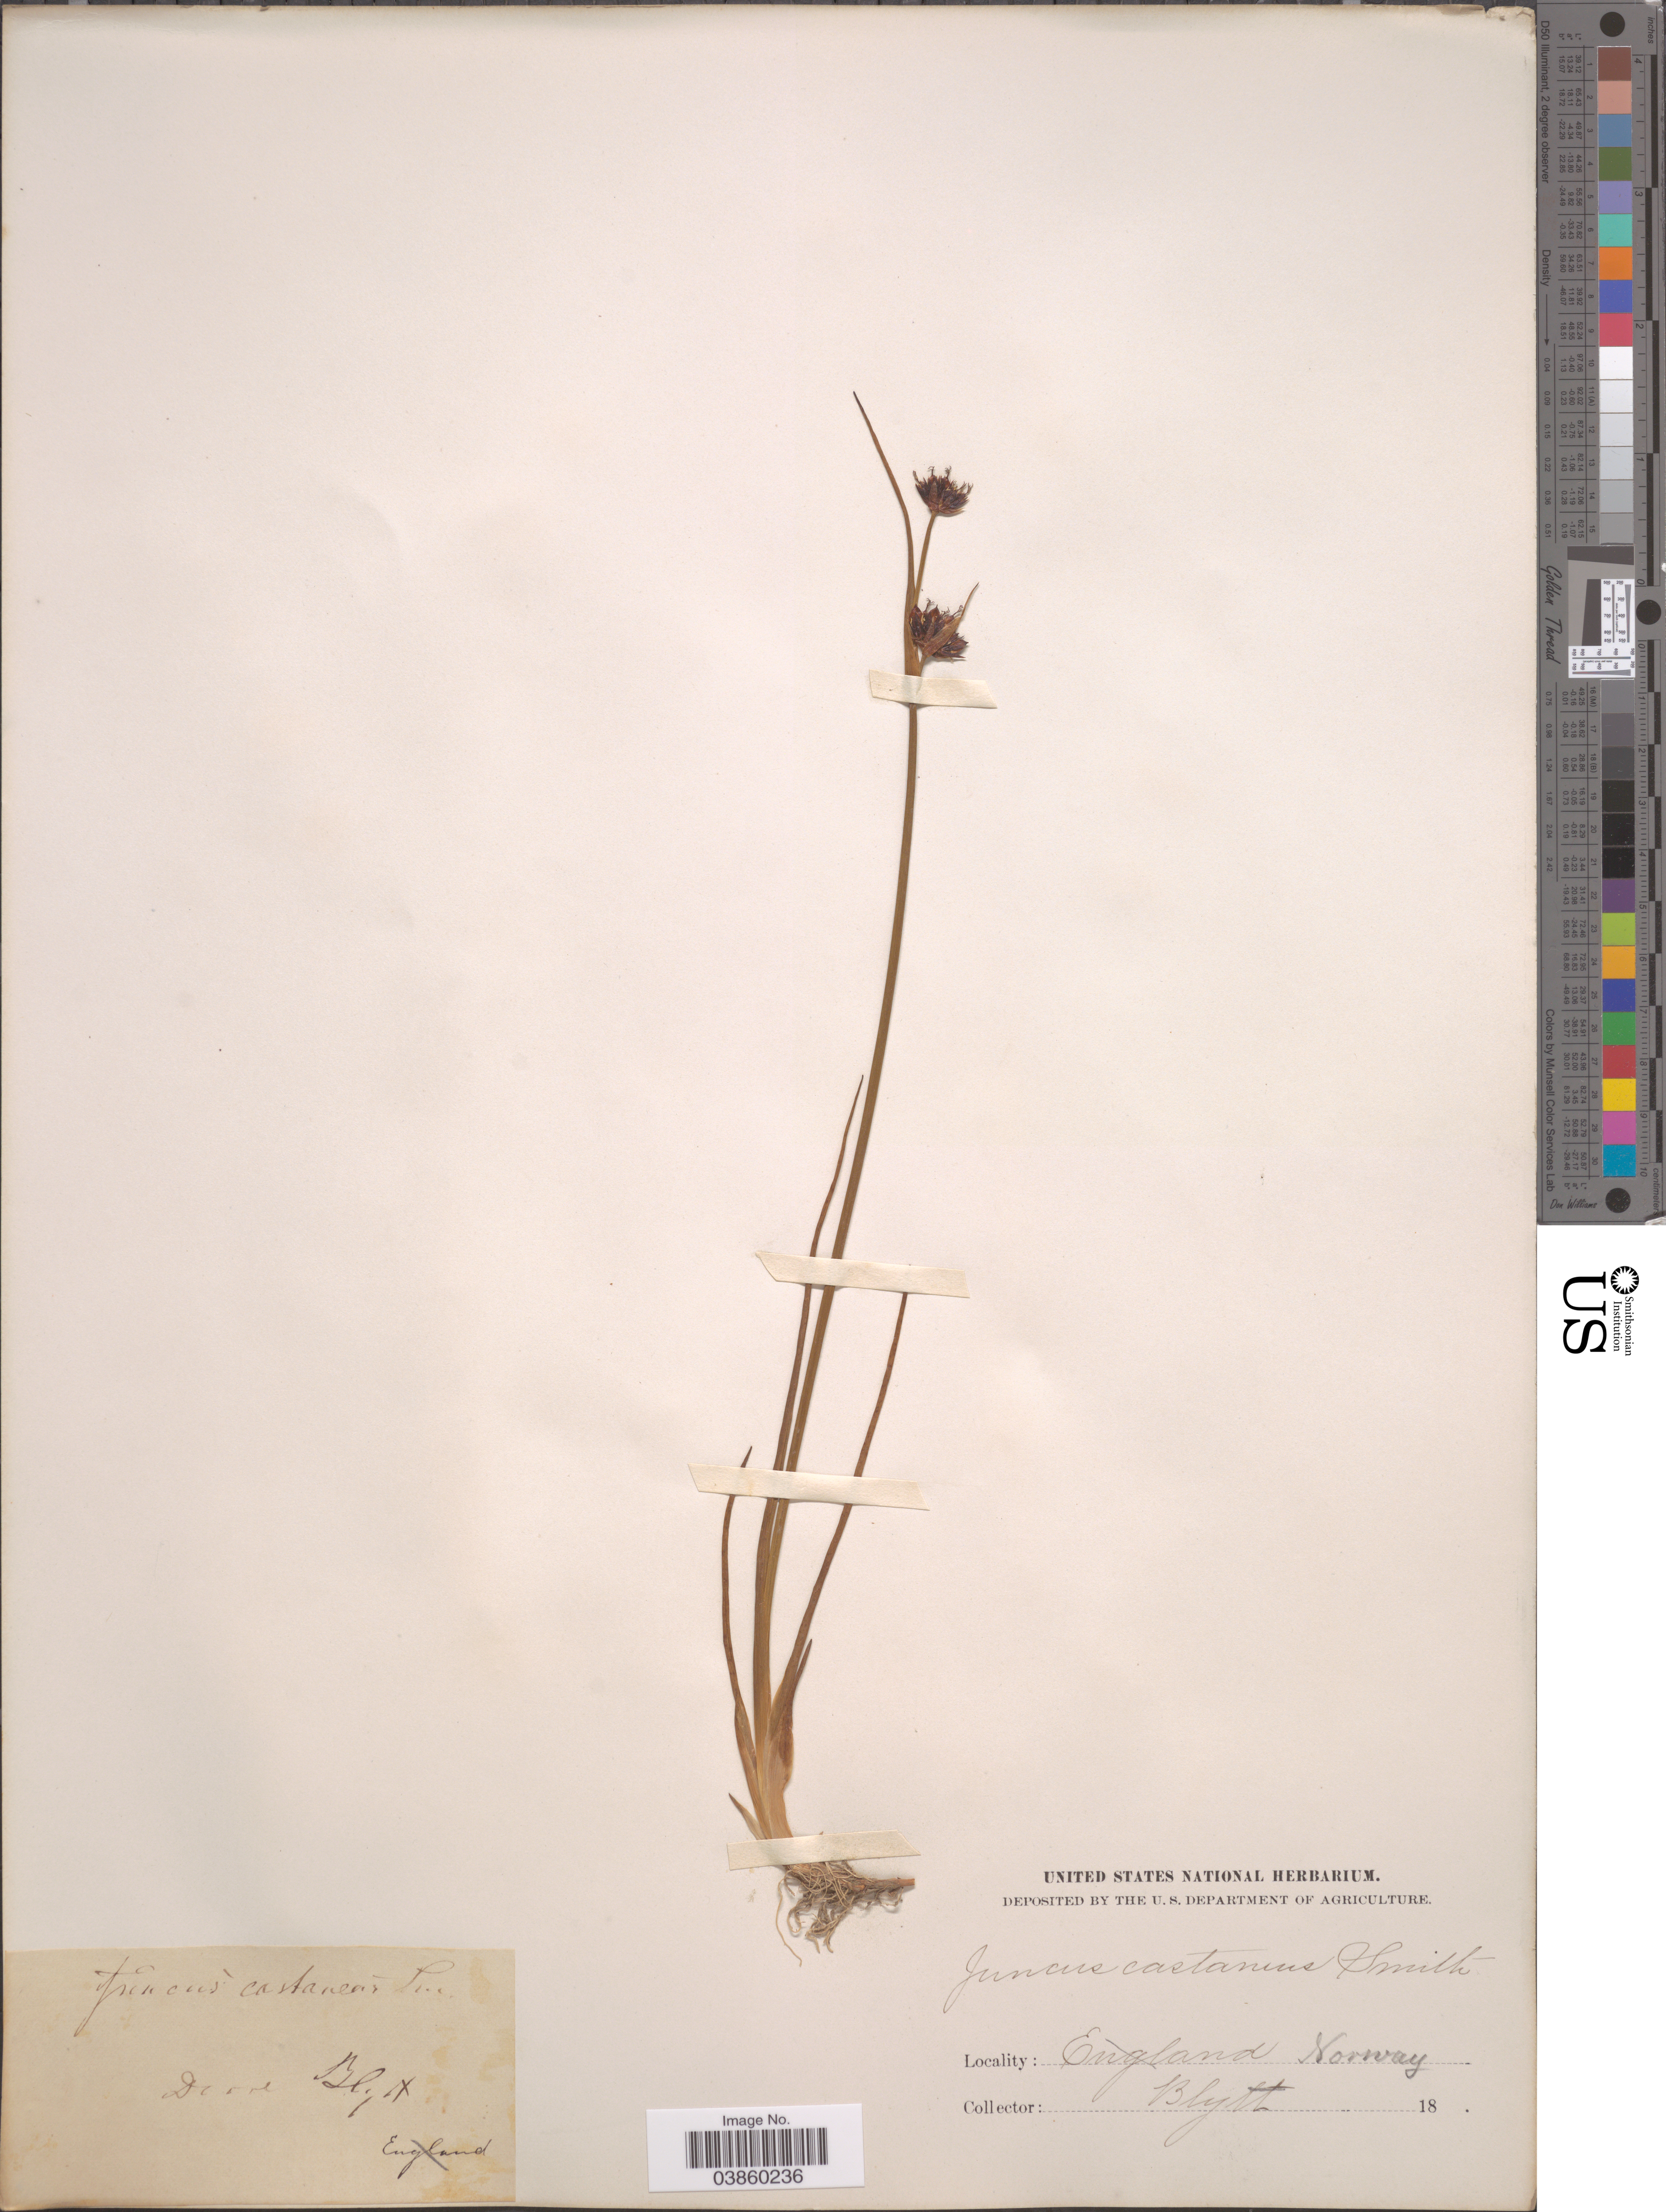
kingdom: Plantae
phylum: Tracheophyta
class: Liliopsida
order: Poales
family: Juncaceae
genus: Juncus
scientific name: Juncus castaneus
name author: Sm.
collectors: Blytt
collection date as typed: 18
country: Norway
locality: Dovre.